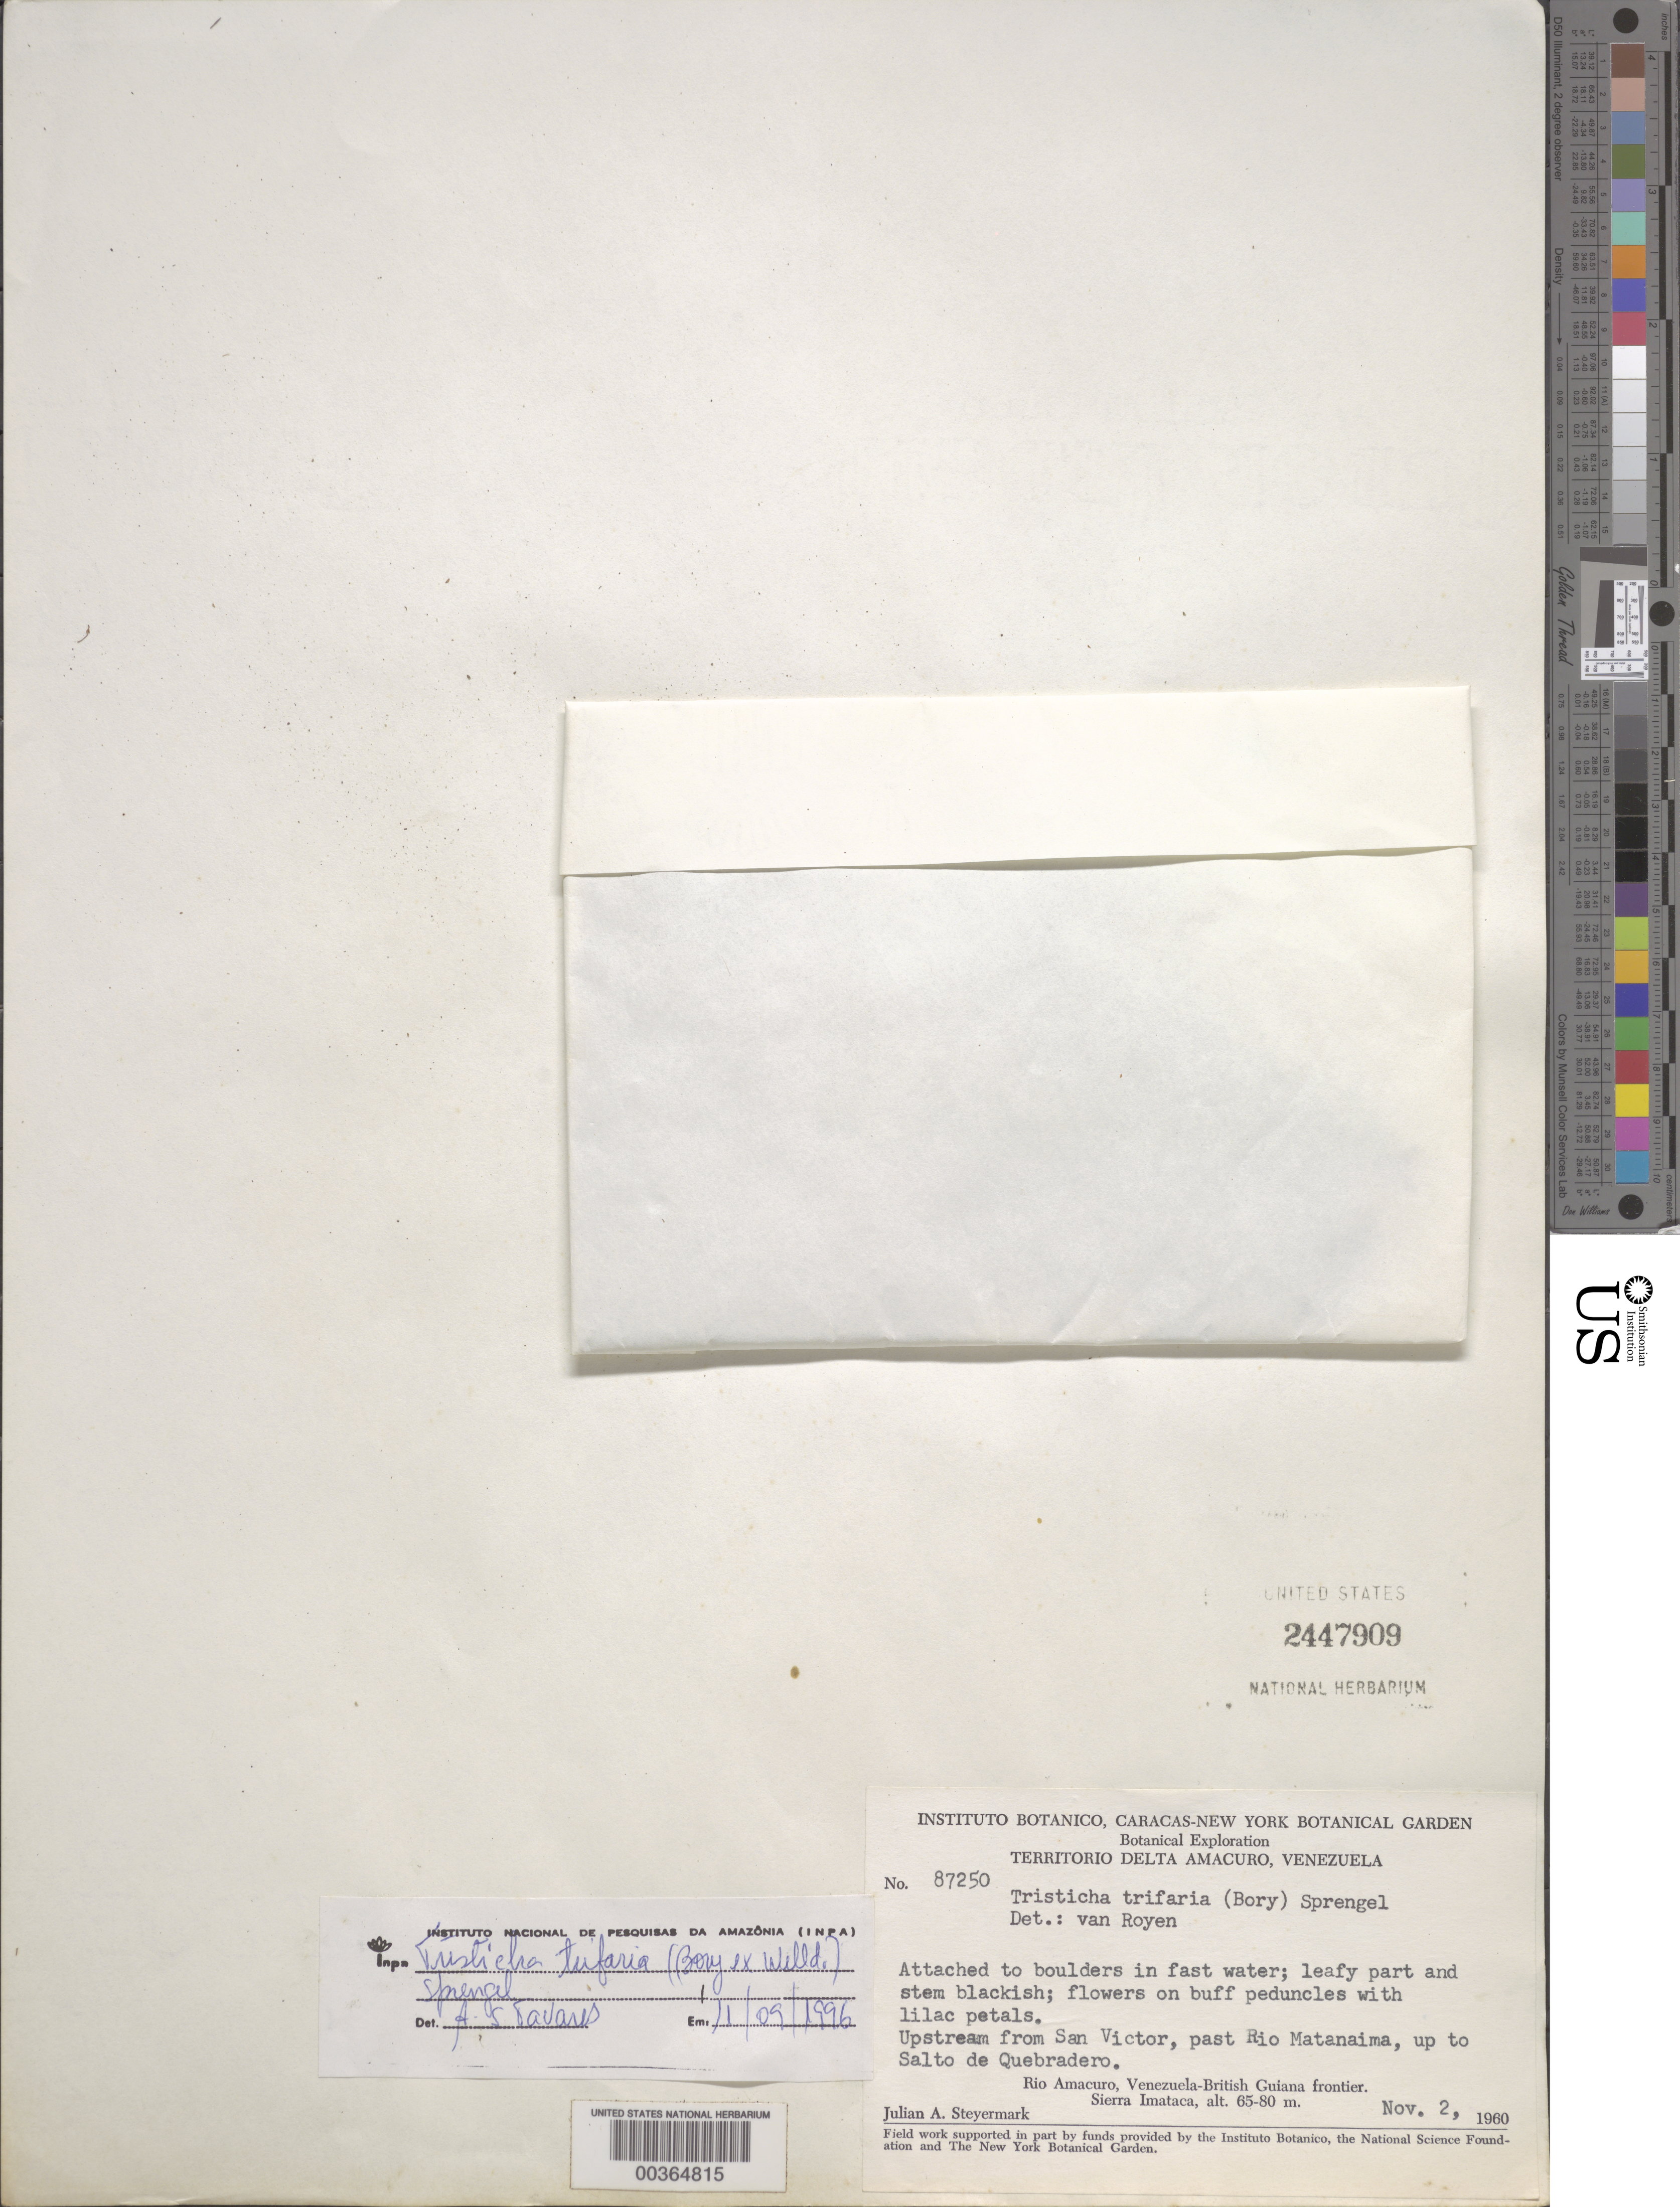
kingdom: Plantae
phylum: Tracheophyta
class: Magnoliopsida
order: Malpighiales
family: Podostemaceae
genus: Tristicha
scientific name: Tristicha trifaria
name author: (Willd.) Spreng.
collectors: J. Steyermark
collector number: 87250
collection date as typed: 02 Nov 1960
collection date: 1960-11-02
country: Venezuela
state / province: Delta Amacuro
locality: Upstream from san victoer, past rio matanaima, up to salto de quebradero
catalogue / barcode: US 2447909